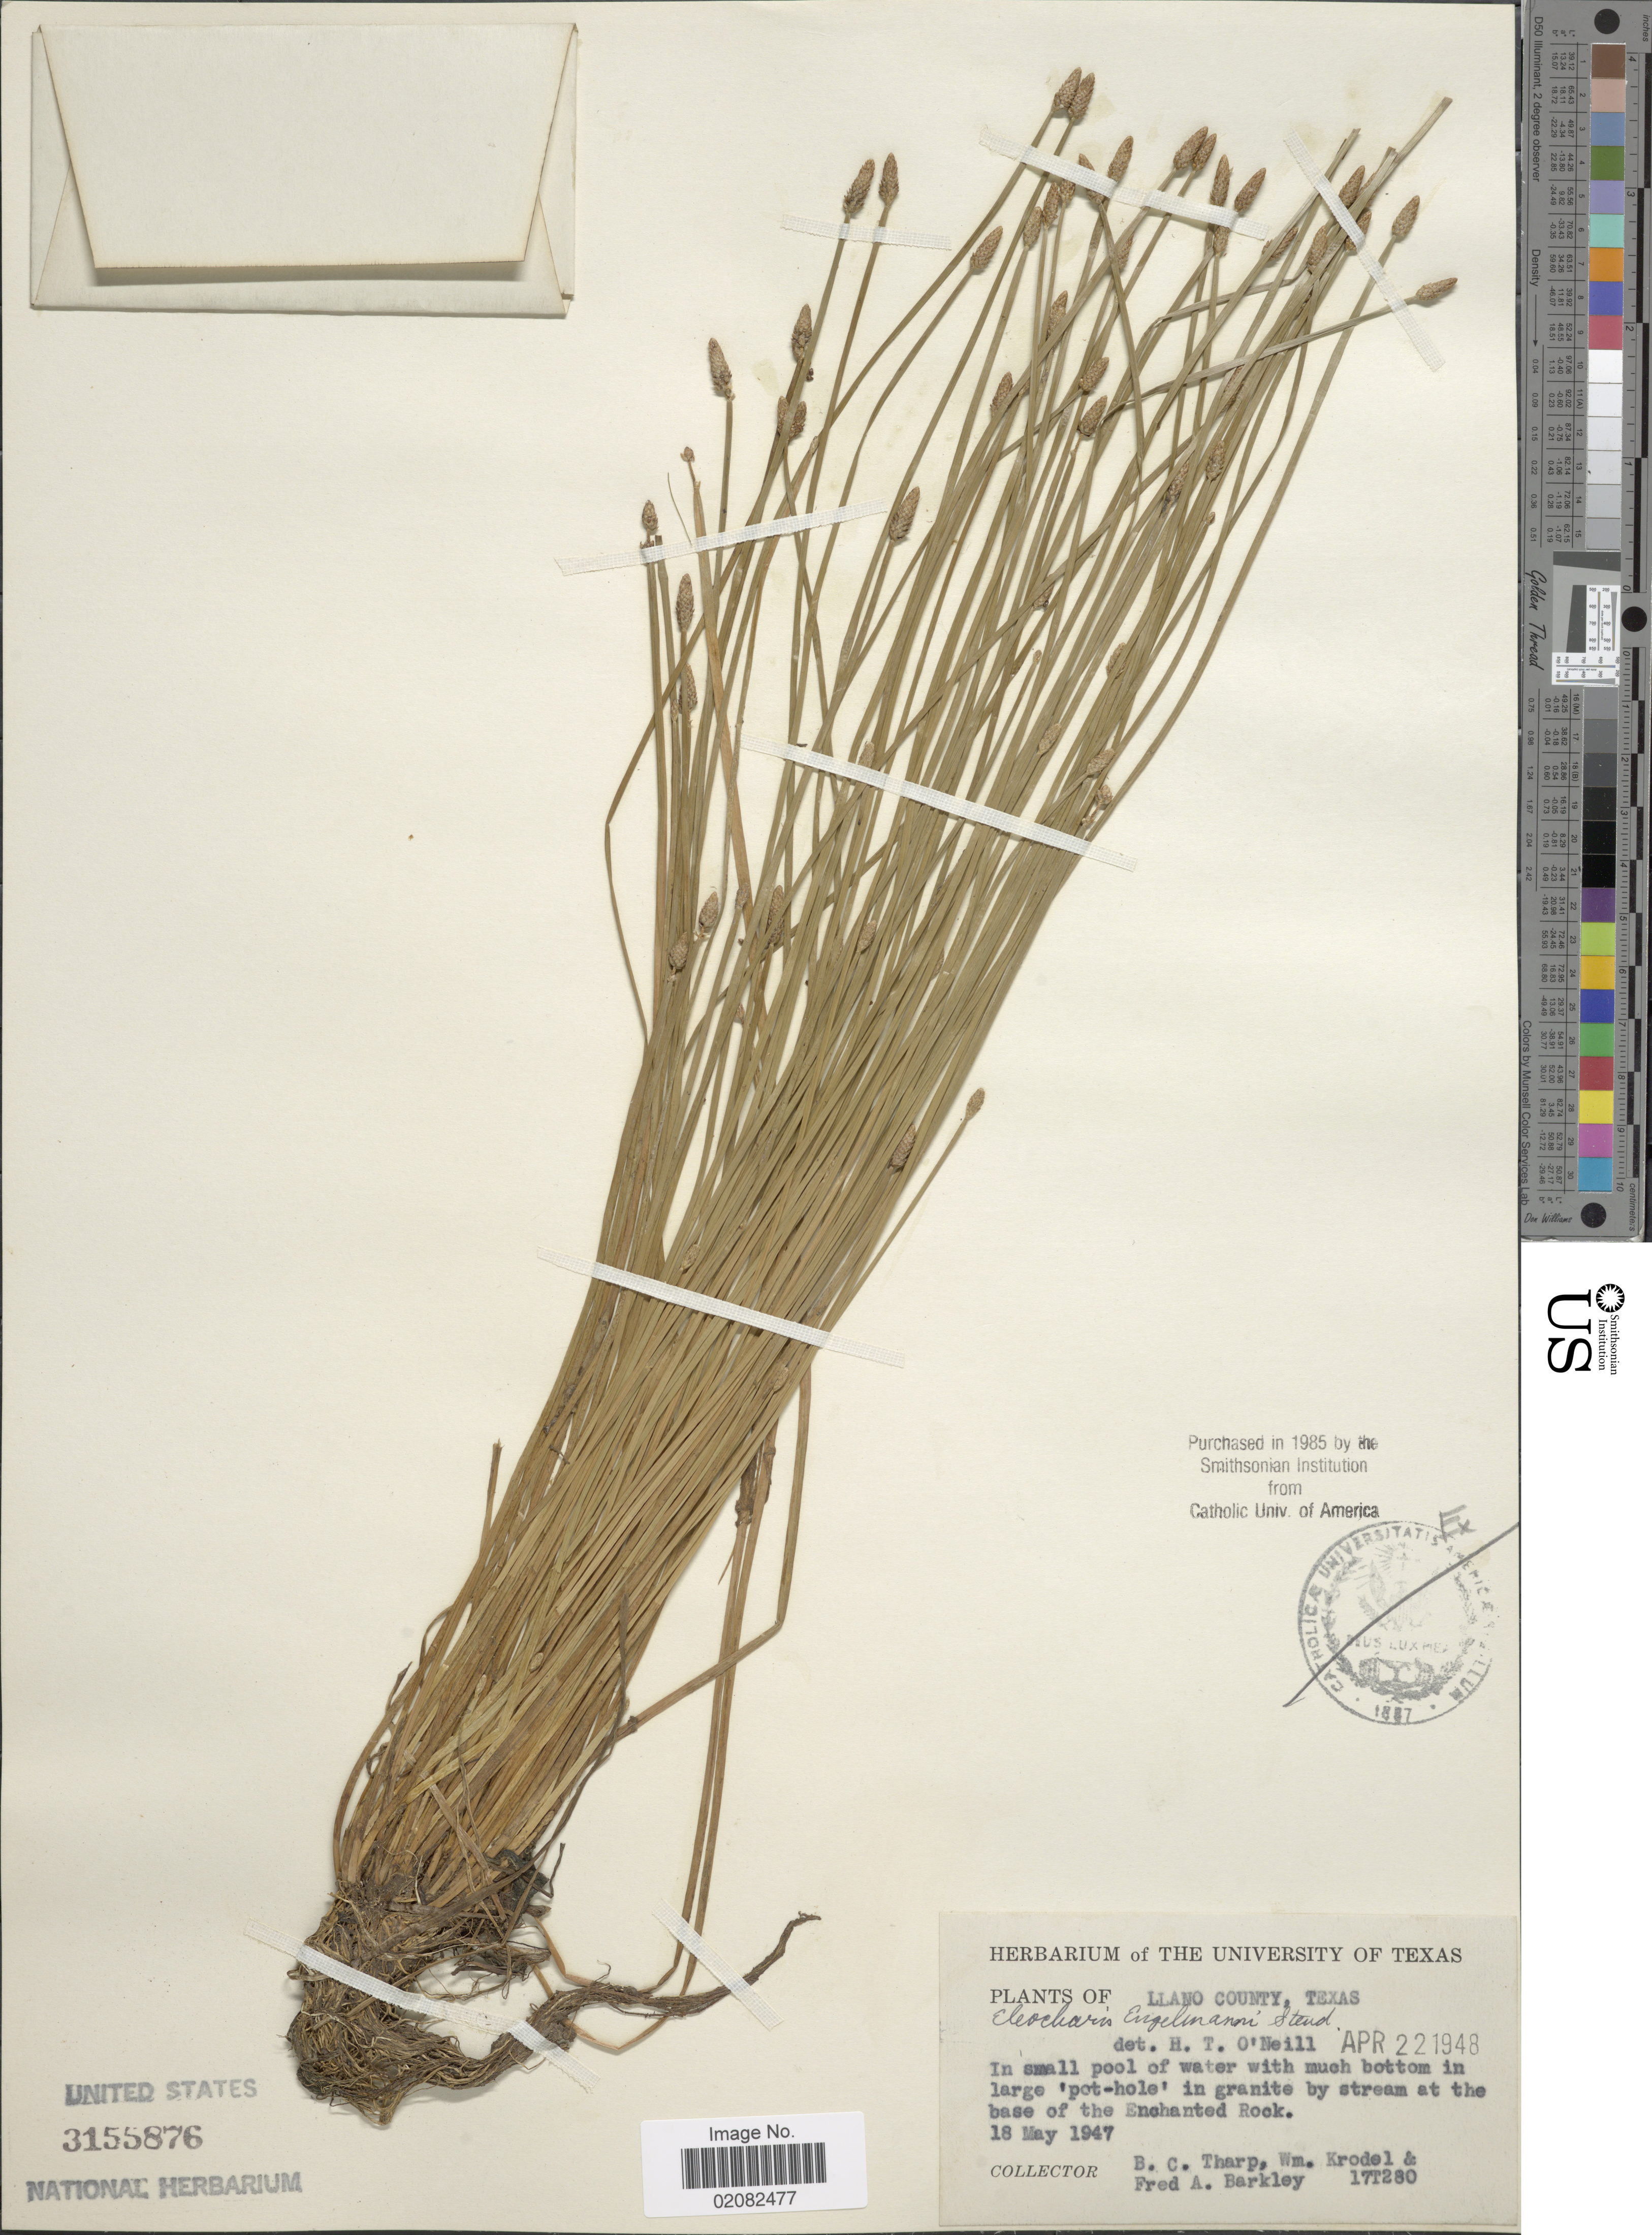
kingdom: Plantae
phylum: Tracheophyta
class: Liliopsida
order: Poales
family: Cyperaceae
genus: Eleocharis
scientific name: Eleocharis engelmannii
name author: Steud.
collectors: B. C. Tharp, W. Krodel & F. A. Barkley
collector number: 17T280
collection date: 1947-05-18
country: United States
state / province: Texas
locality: Llano County, base of the Enchanted Rock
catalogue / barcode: US 3155876